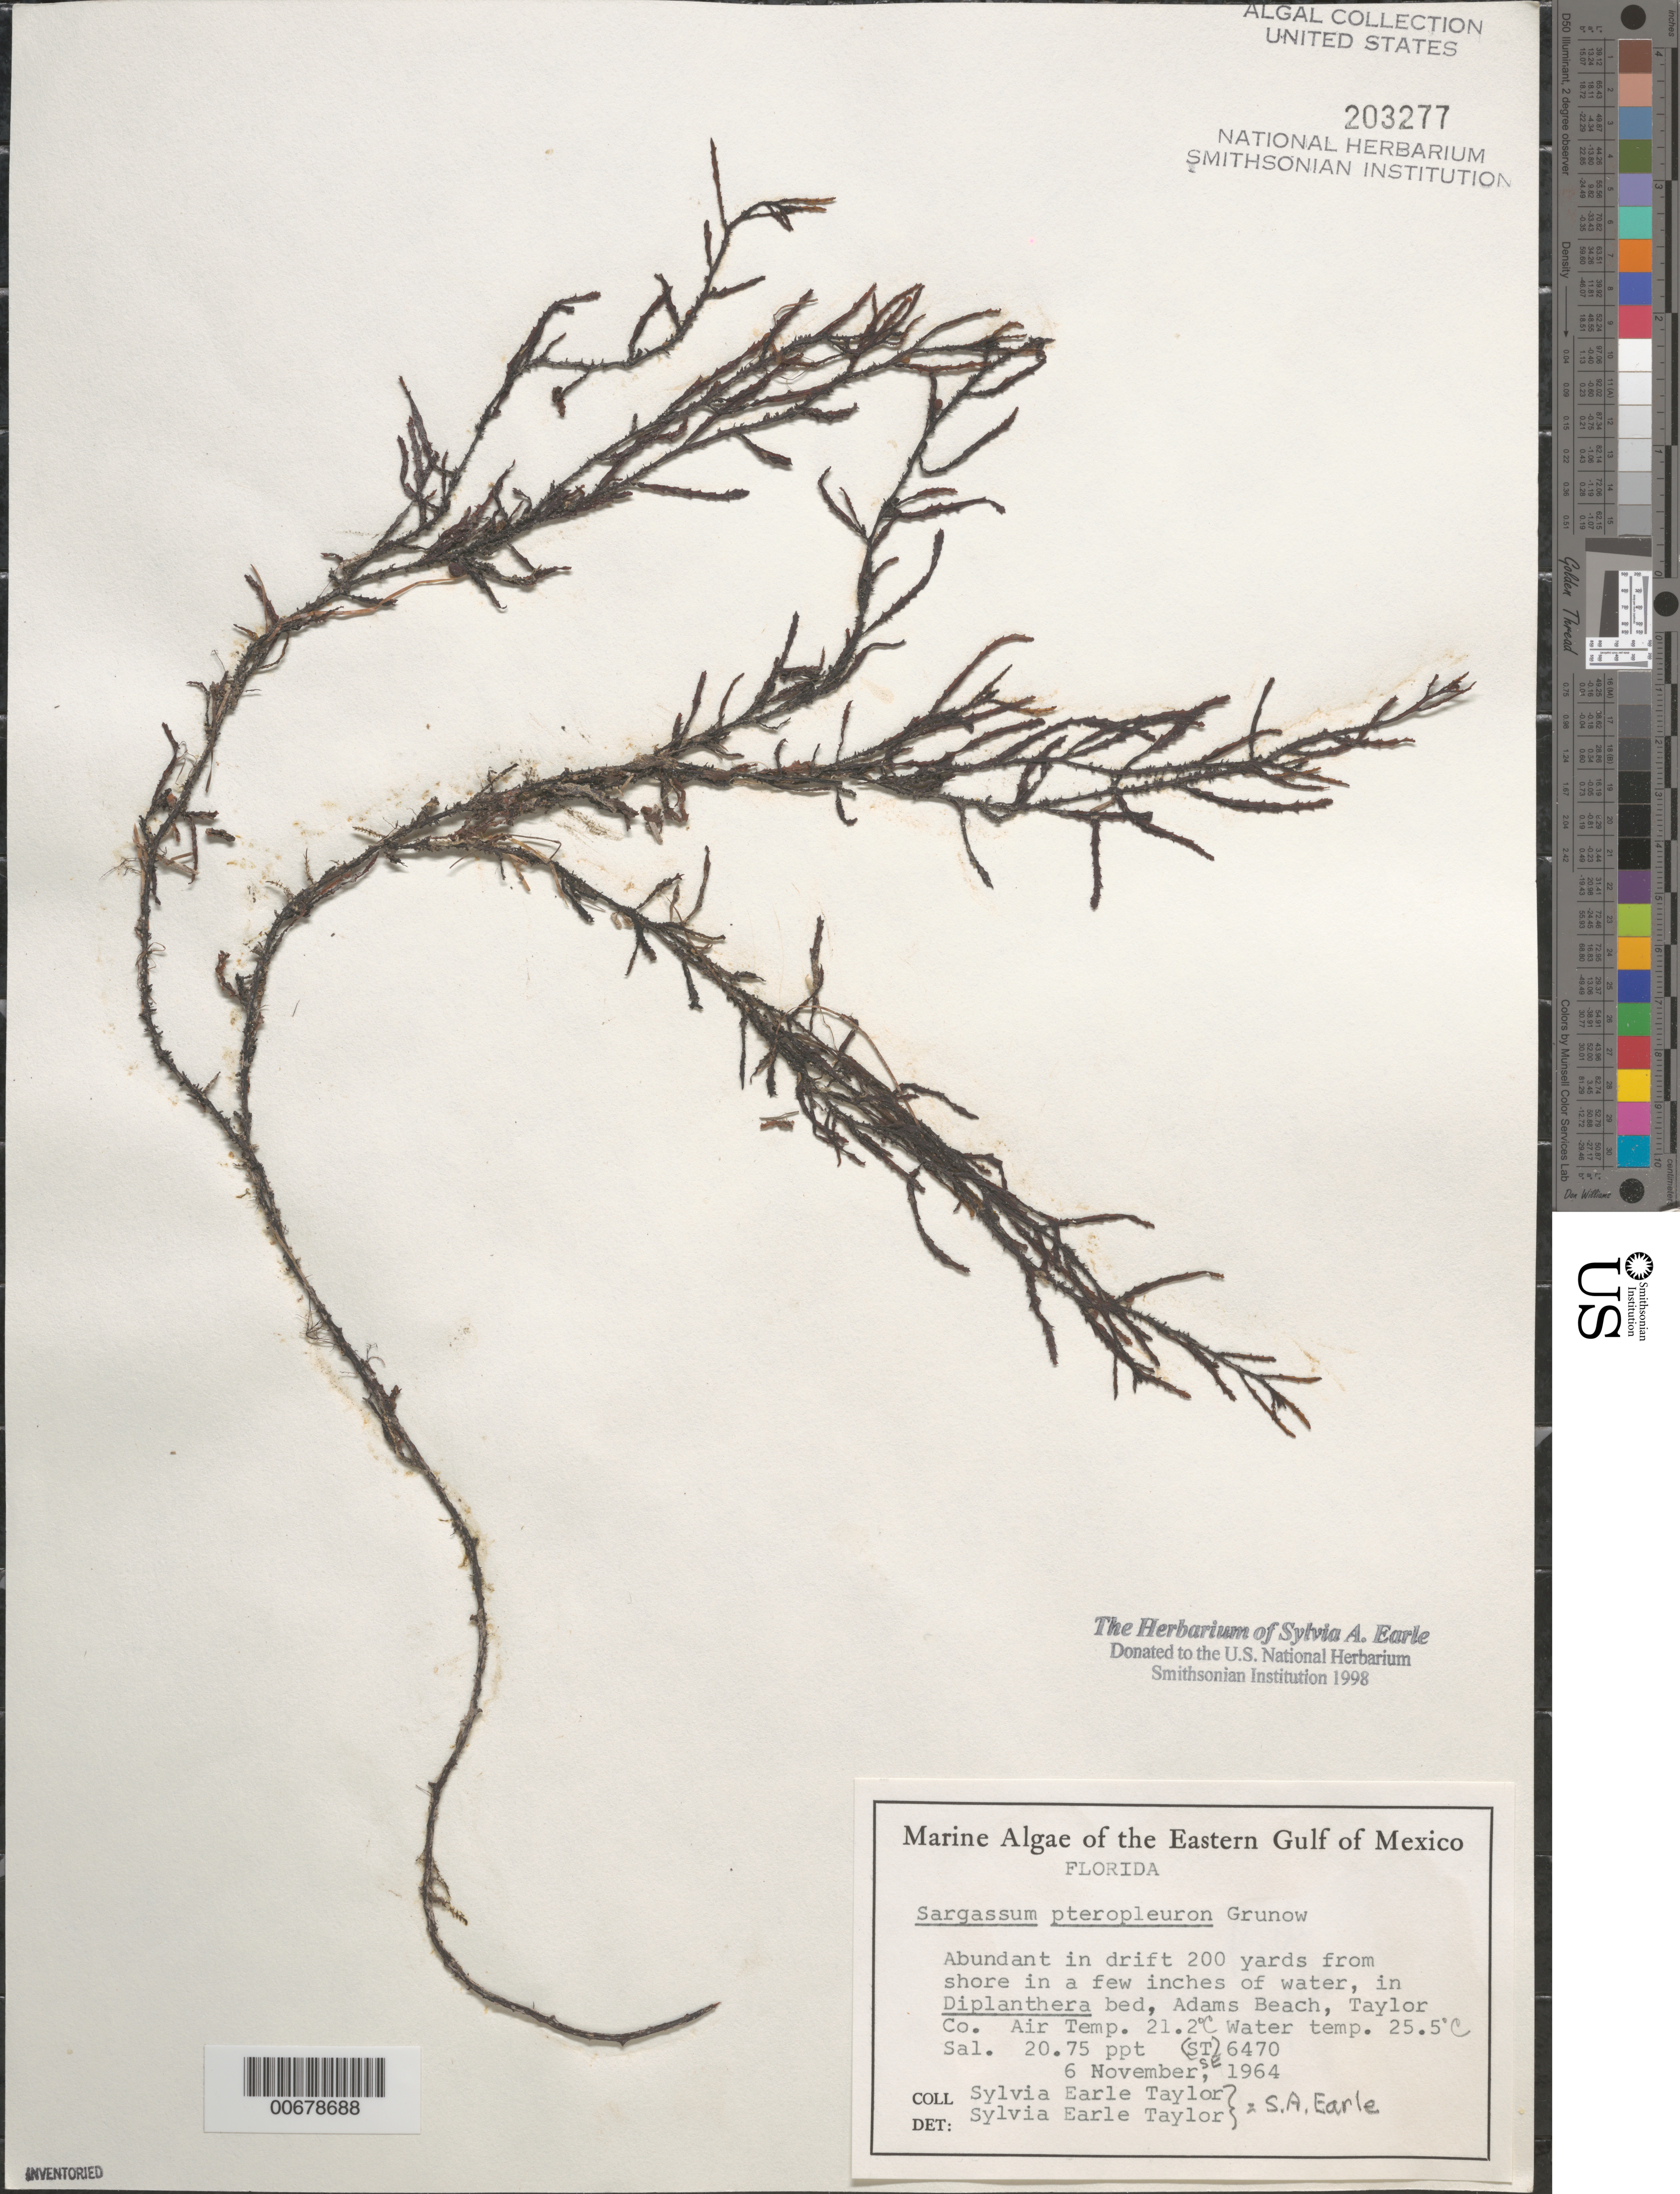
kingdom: Chromista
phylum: Ochrophyta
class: Phaeophyceae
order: Fucales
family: Sargassaceae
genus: Sargassum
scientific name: Sargassum pteropleuron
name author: Grunow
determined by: Earle, S. A.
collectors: S. A. Earle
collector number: SE 6470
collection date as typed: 06 Nov 1964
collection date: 1964-11-06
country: United States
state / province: Florida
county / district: Taylor County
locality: Adams Beach, Gulf of Mexico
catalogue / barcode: US 203277